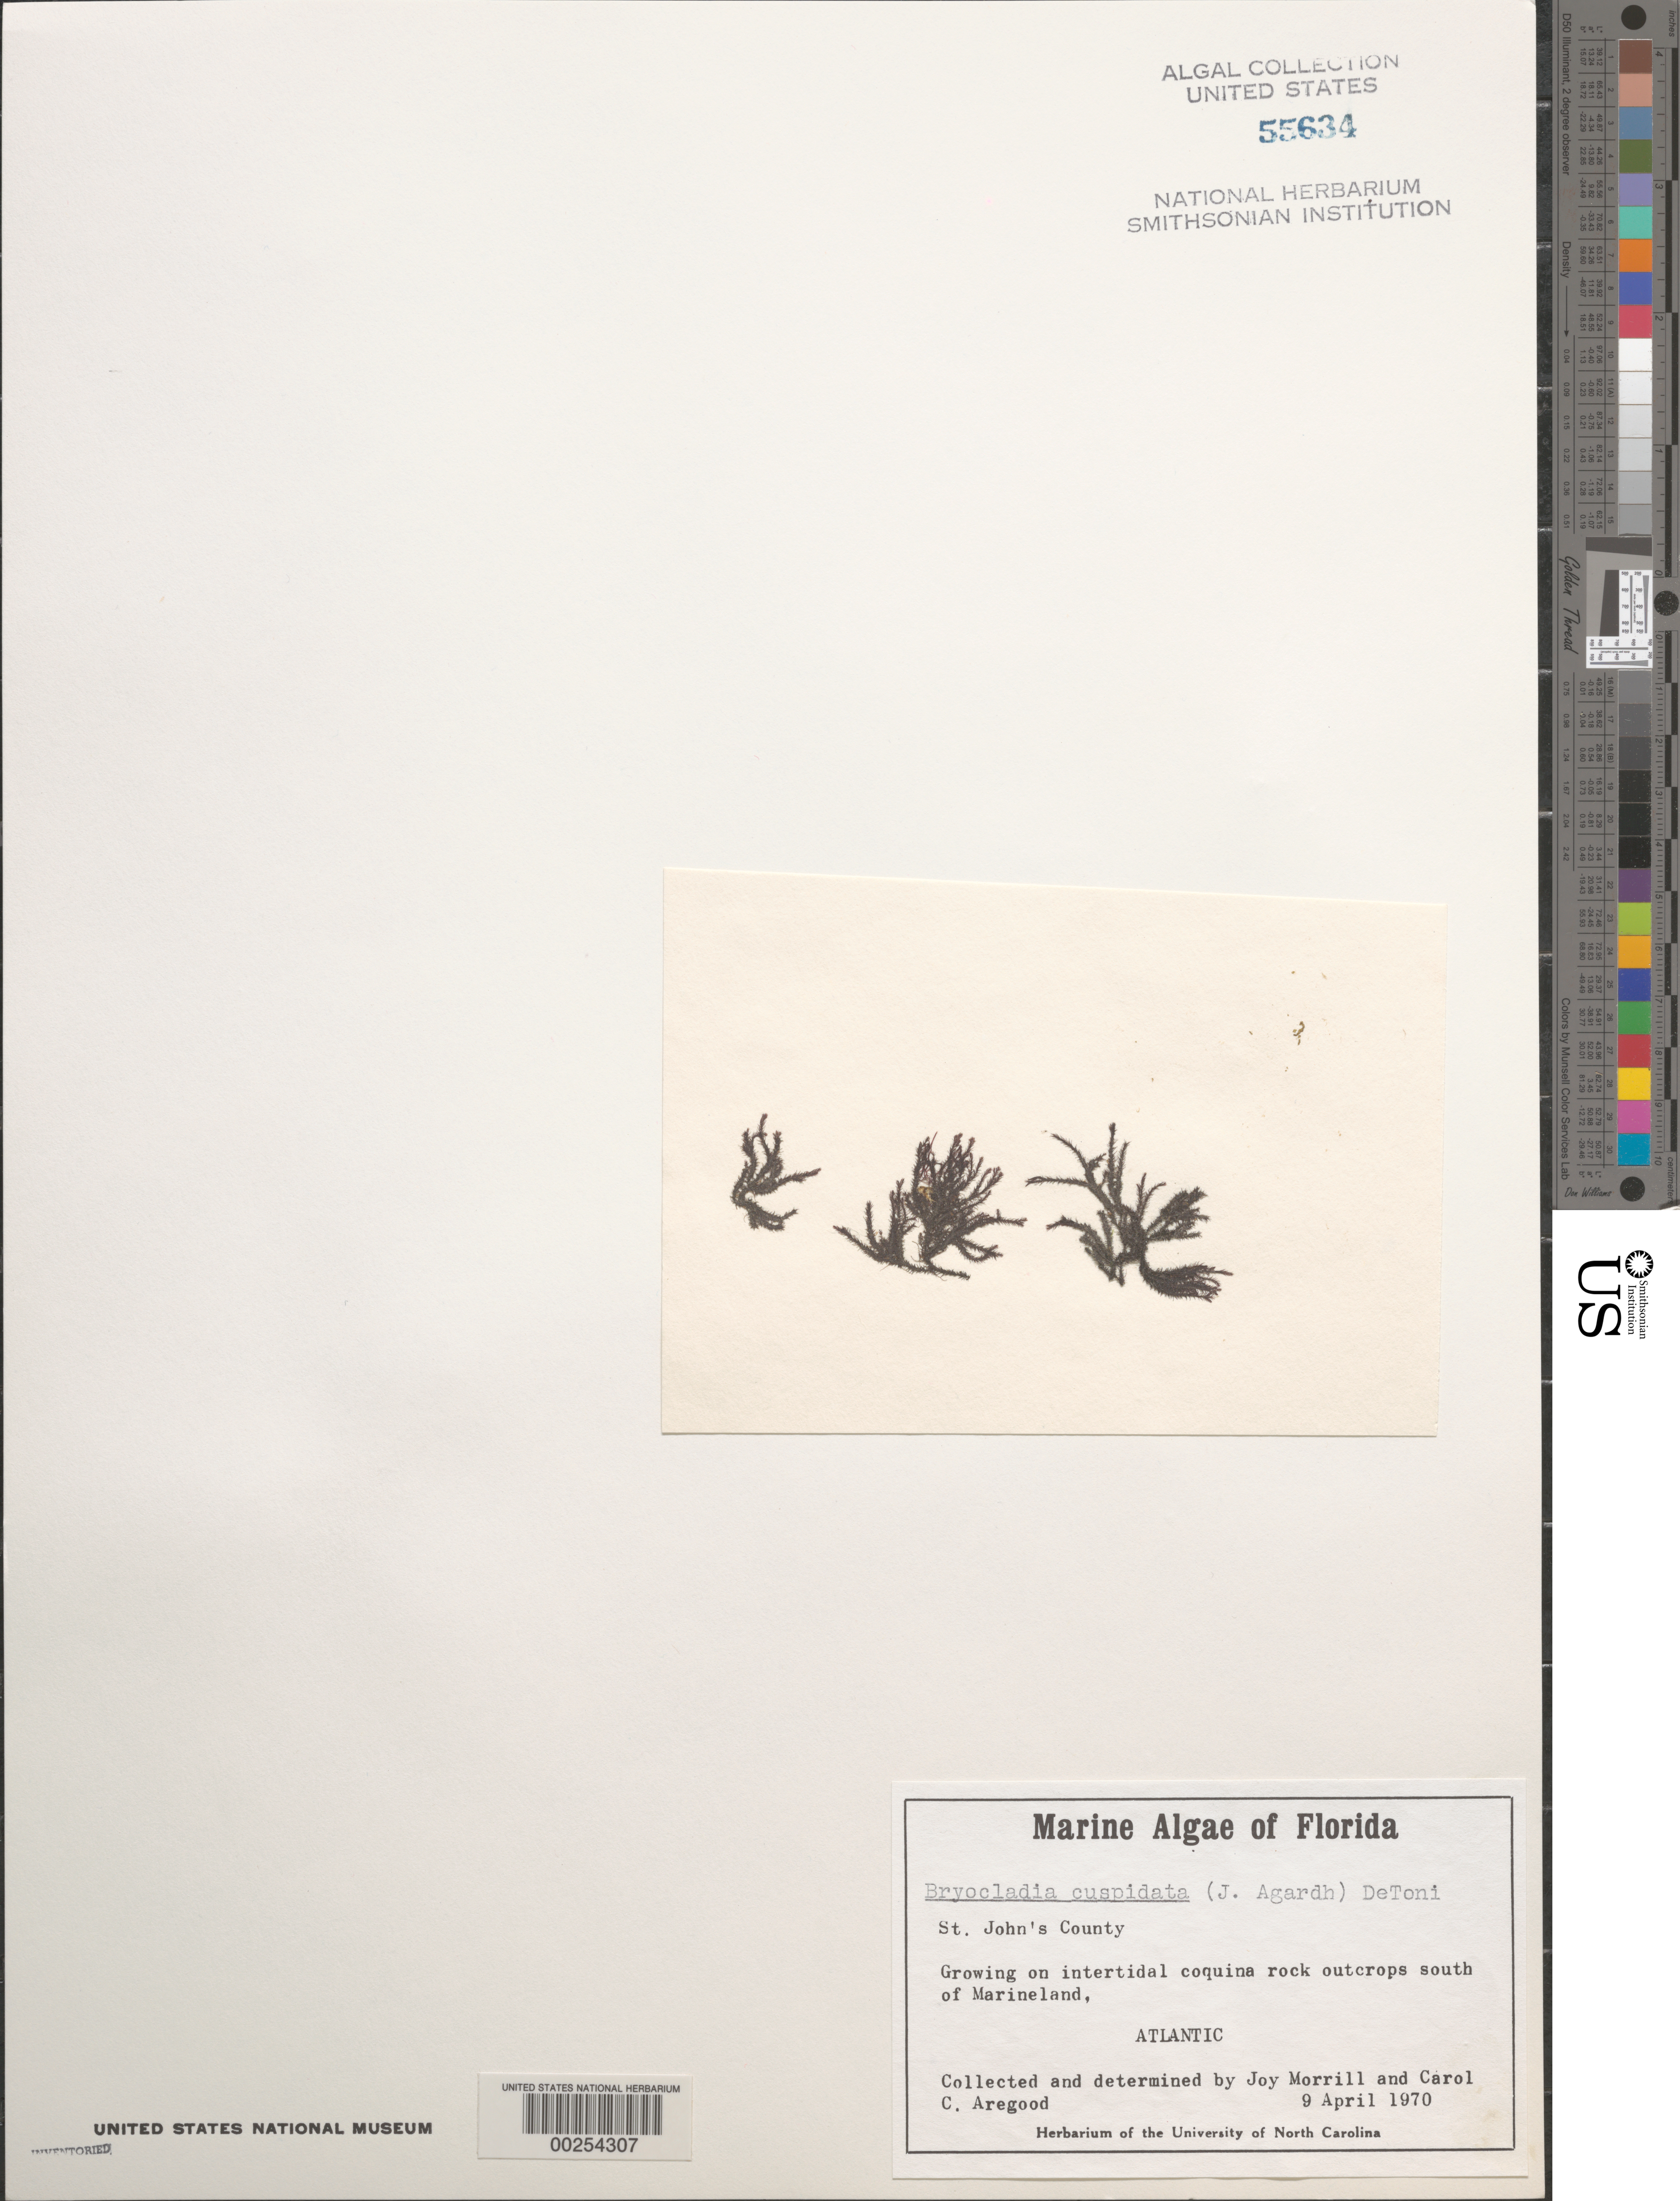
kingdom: Plantae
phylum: Rhodophyta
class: Florideophyceae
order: Ceramiales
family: Rhodomelaceae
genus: Bryocladia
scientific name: Bryocladia cuspidata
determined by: Morrill, J.; Aregood, C. C.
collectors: J. Morrill & C. Aregood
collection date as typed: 09 Apr 1970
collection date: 1970-04-09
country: United States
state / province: Florida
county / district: Saint Johns County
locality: South of Marineland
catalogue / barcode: US 55634